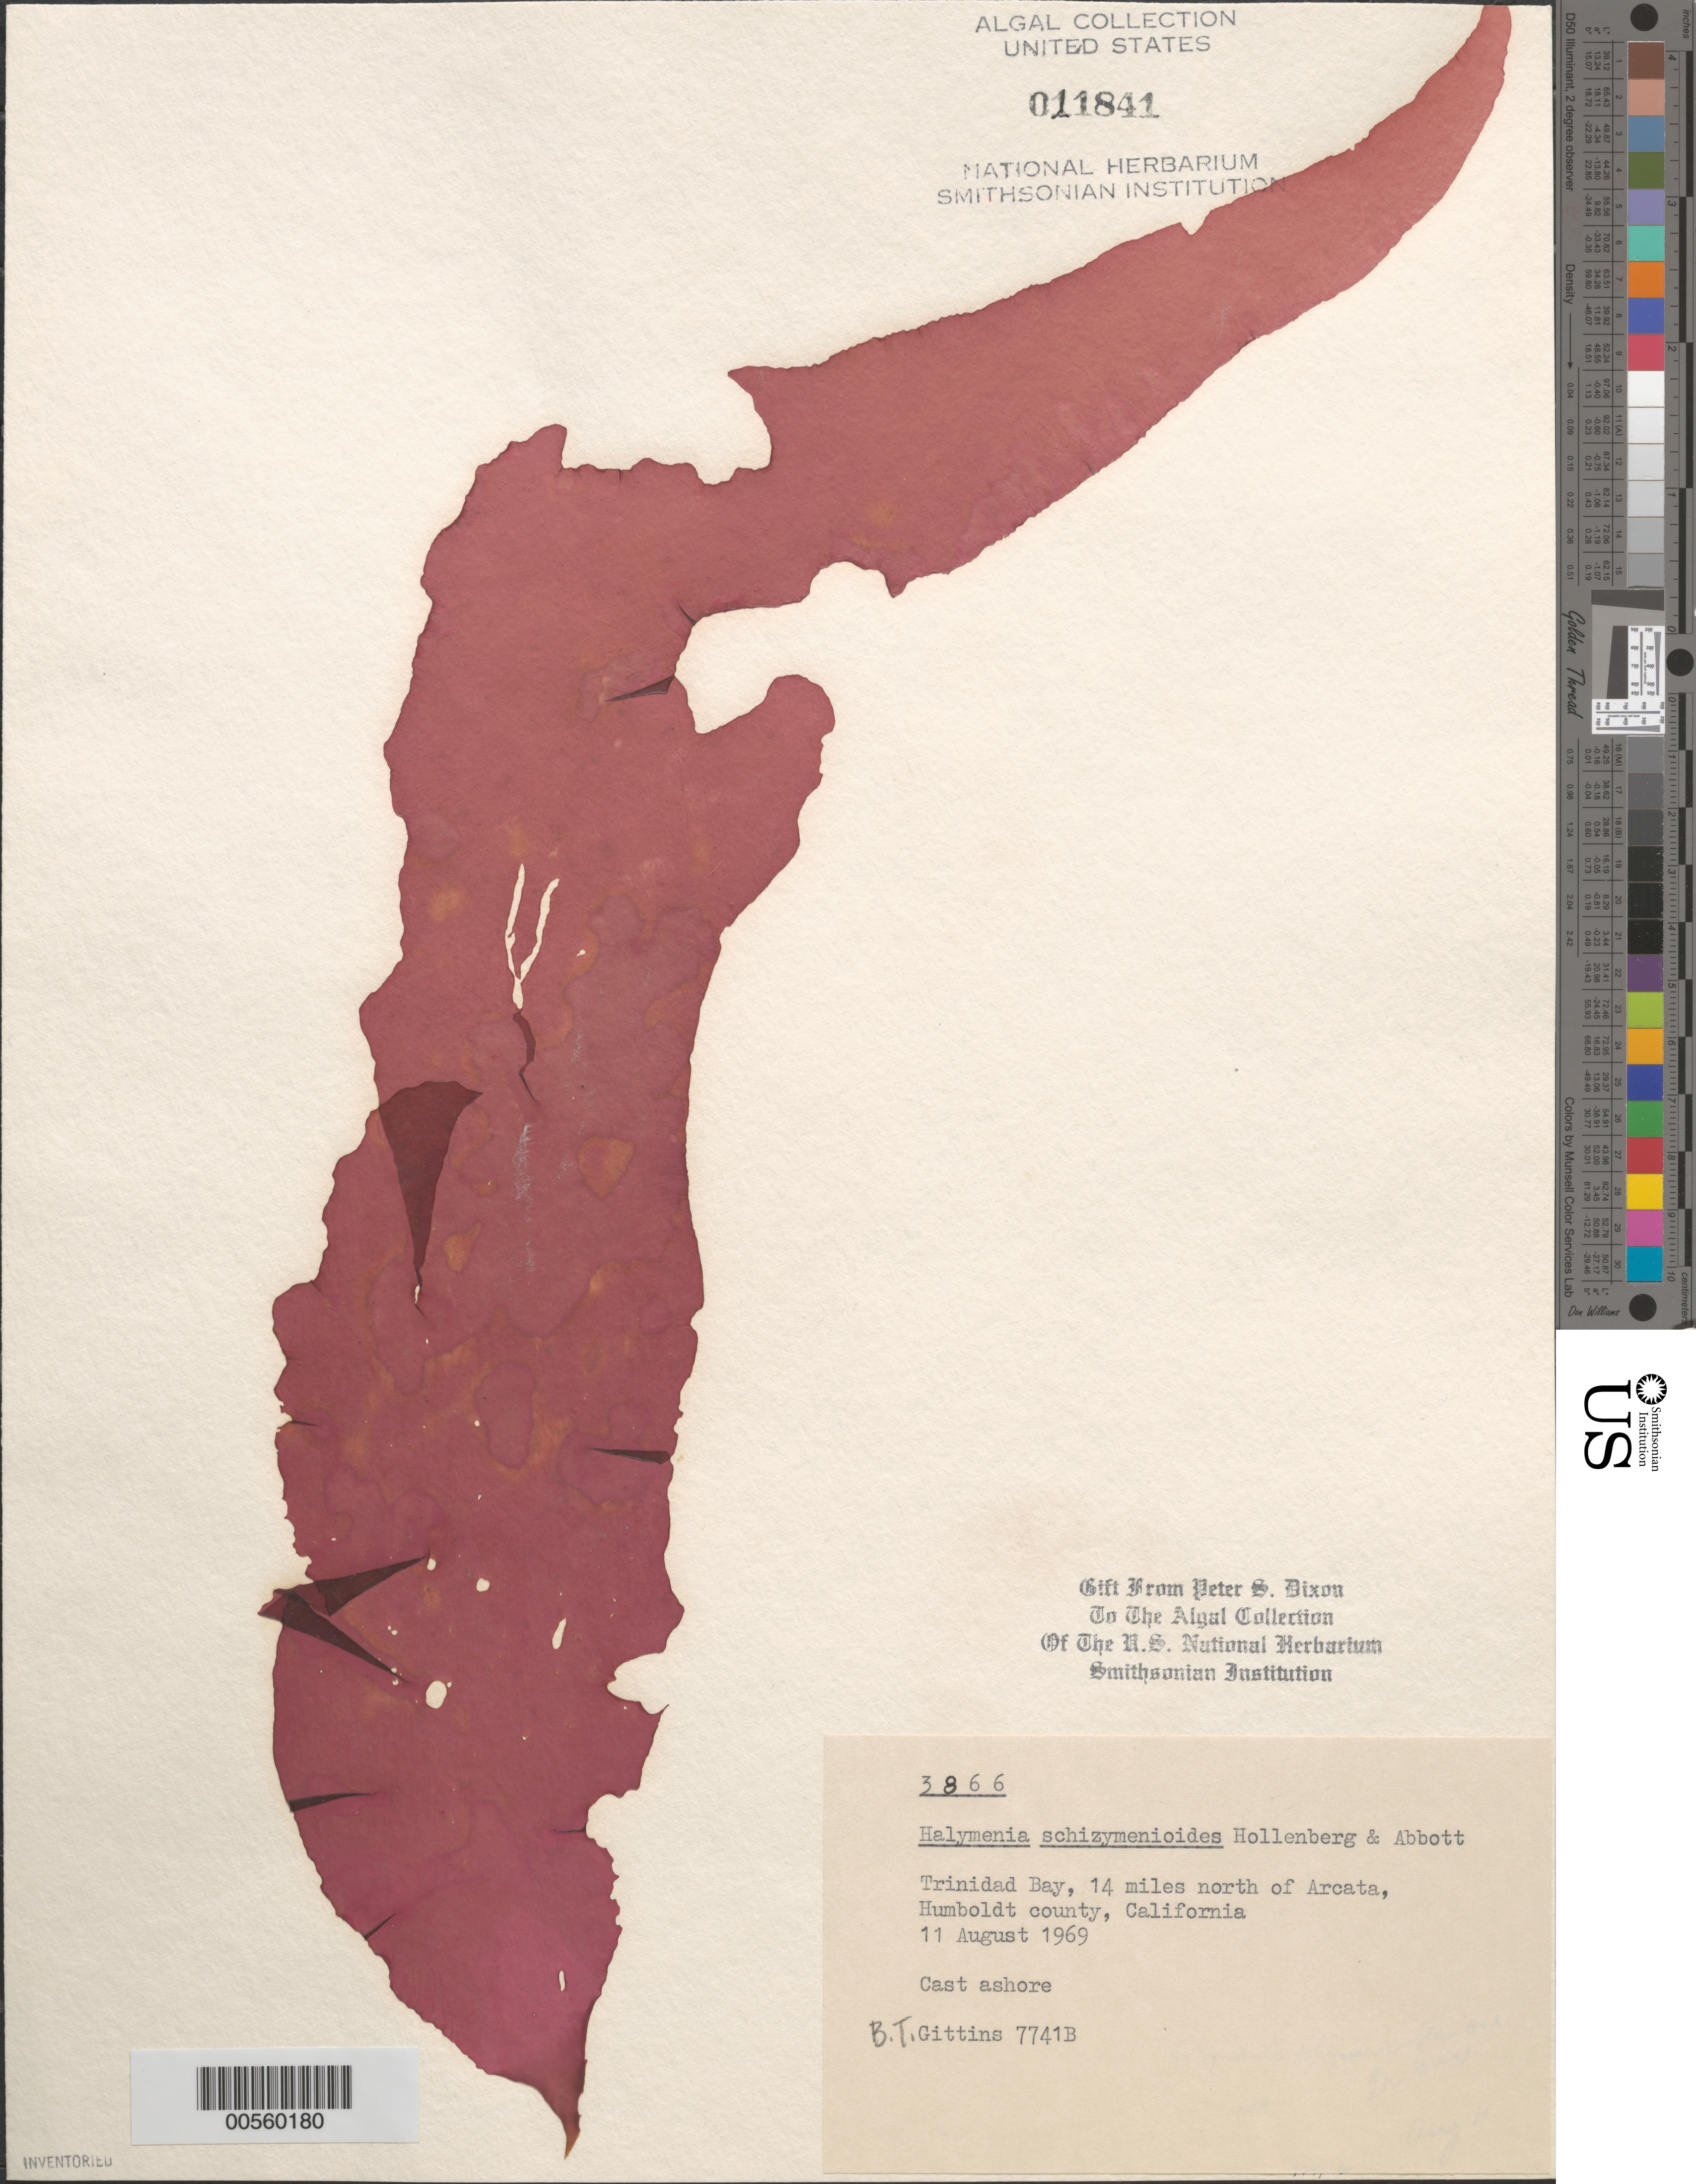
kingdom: Plantae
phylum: Rhodophyta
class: Florideophyceae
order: Halymeniales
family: Halymeniaceae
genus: Halymenia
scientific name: Halymenia schizymenioides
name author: Hollenb. & I.A. Abbott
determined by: Dixon, P. S.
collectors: B. Gittins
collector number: BTG 7741B & PSD 3866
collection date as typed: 11 Aug 1969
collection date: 1969-08-11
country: United States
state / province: California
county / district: Humboldt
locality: Trinidad Bay, 14 miles north of Arcata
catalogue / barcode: US 11841